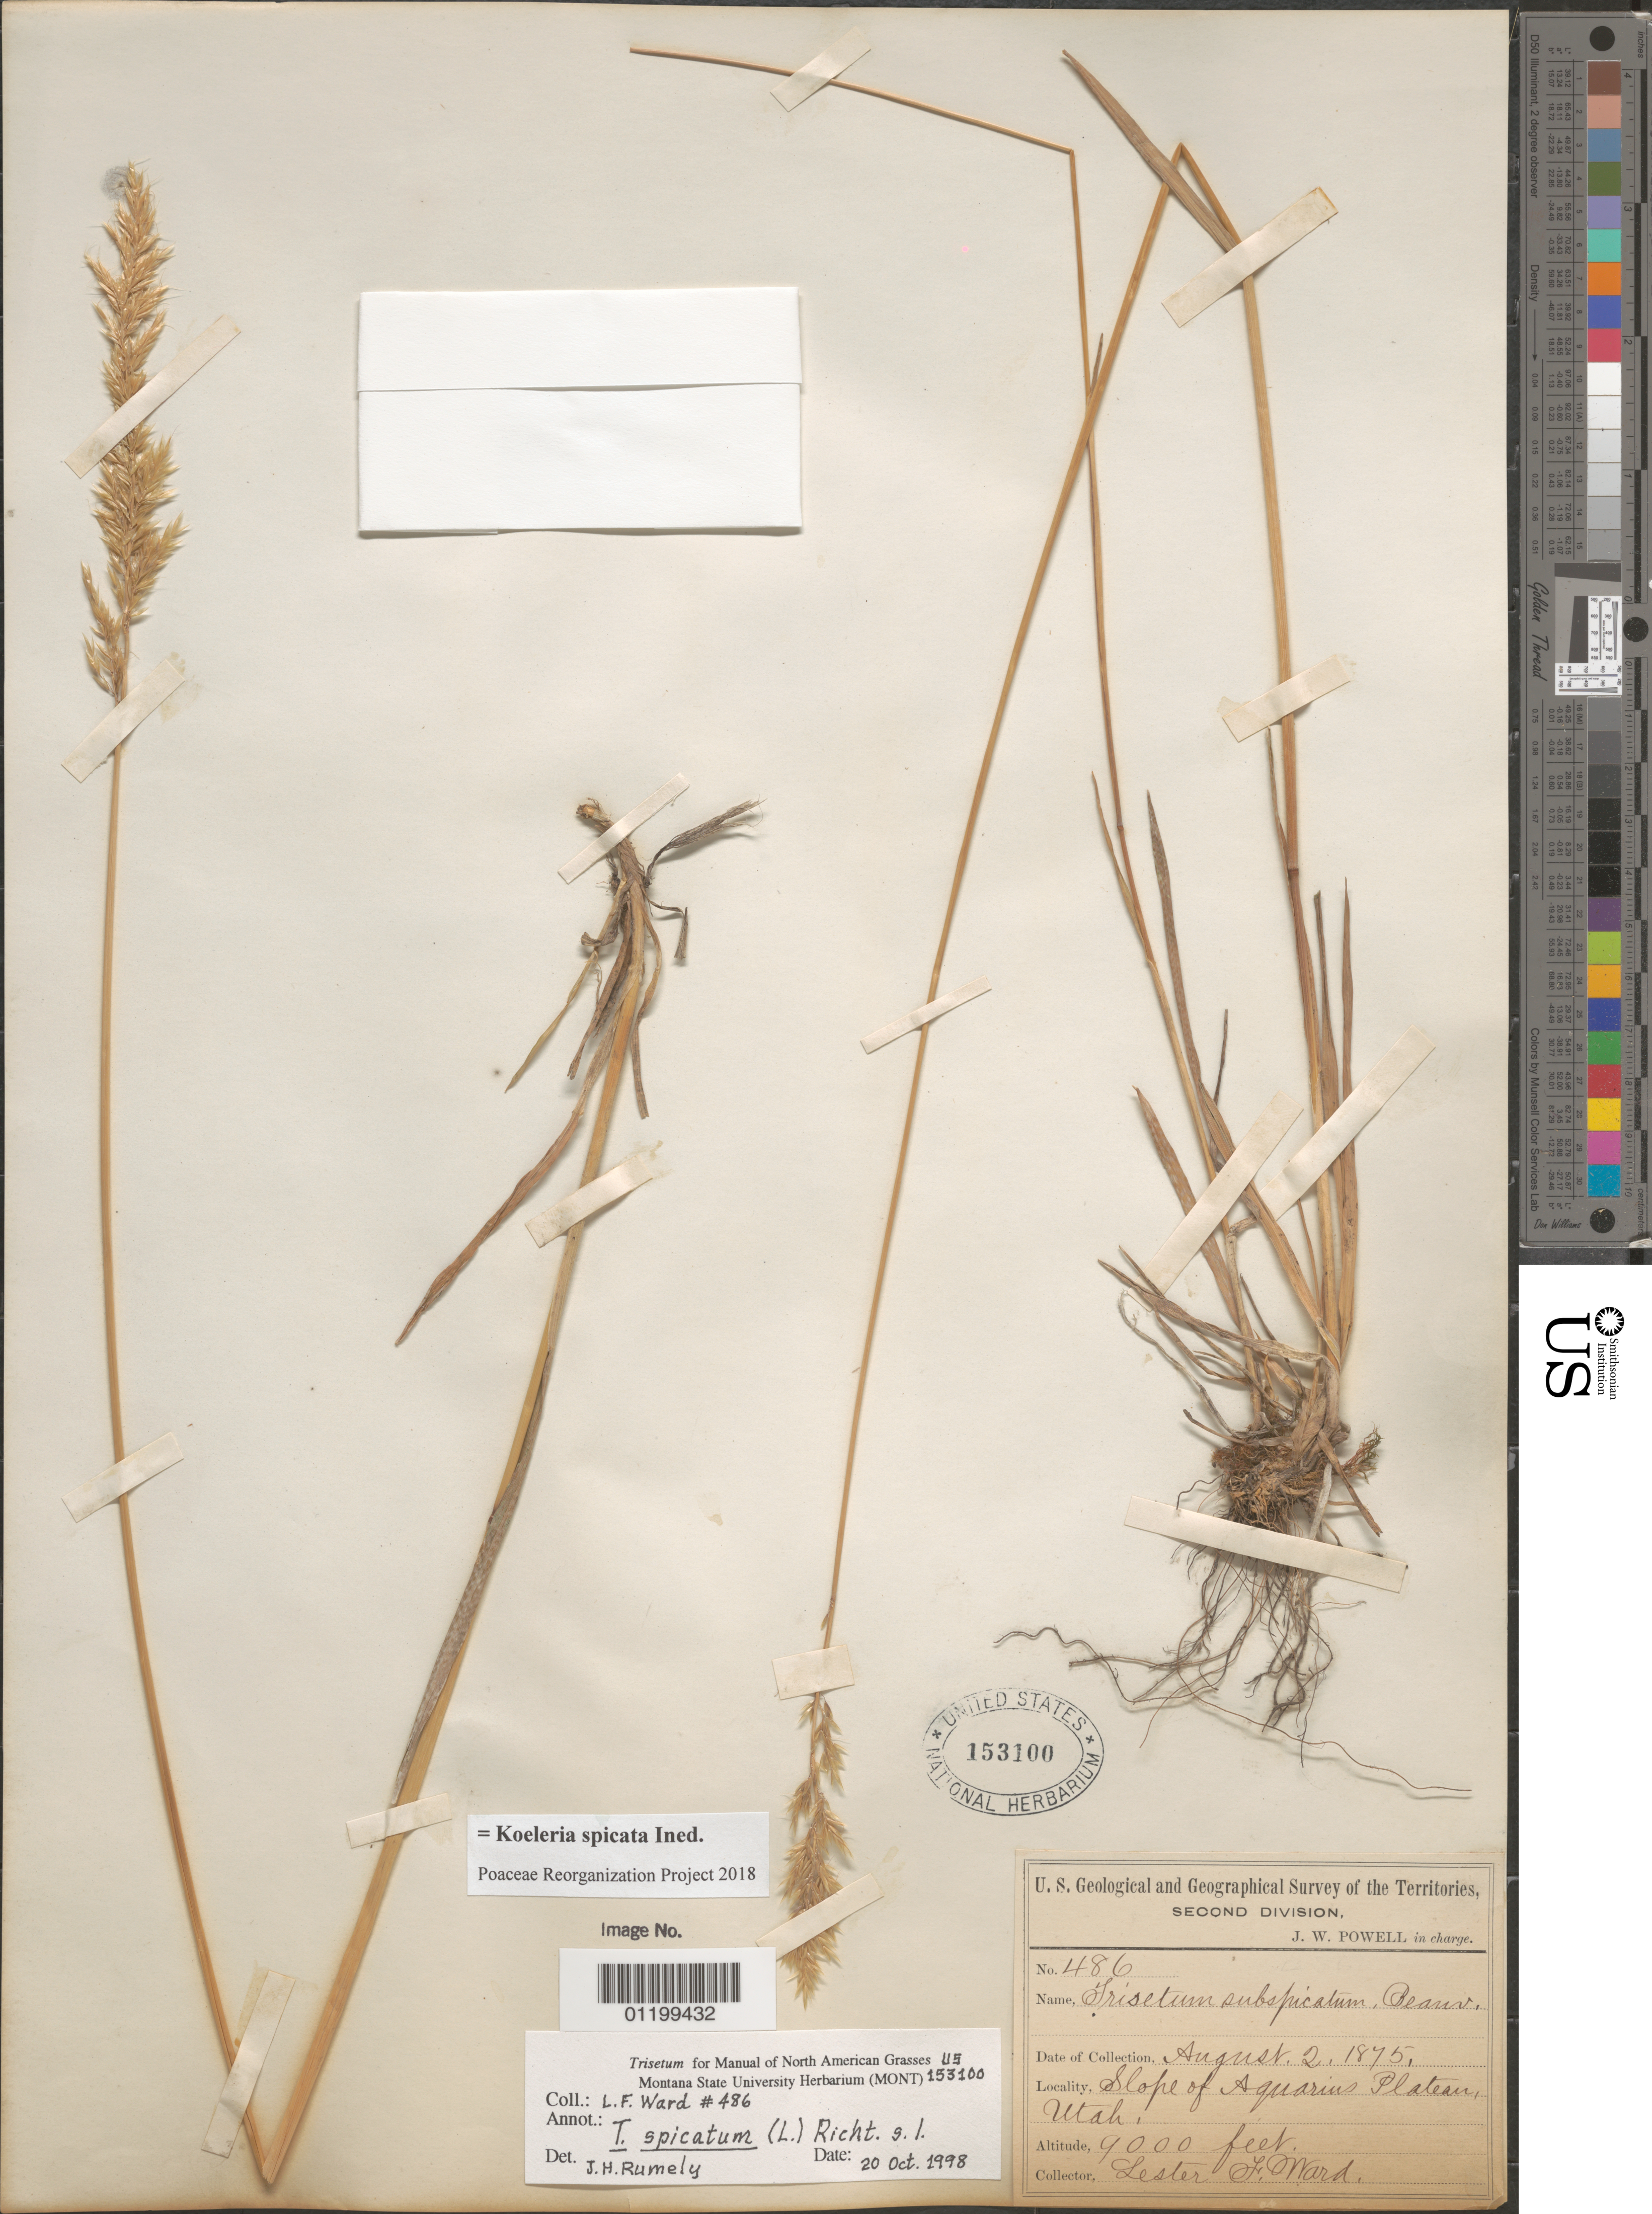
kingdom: Plantae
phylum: Tracheophyta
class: Liliopsida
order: Poales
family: Poaceae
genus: Koeleria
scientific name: Koeleria spicata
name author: (L.) Barberá et al.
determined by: Poaceae Reorganization Project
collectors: L. F. Ward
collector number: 486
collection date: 1875-08-02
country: United States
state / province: Utah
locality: Slope of Aquarius Plateau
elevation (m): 2743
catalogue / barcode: US 153100